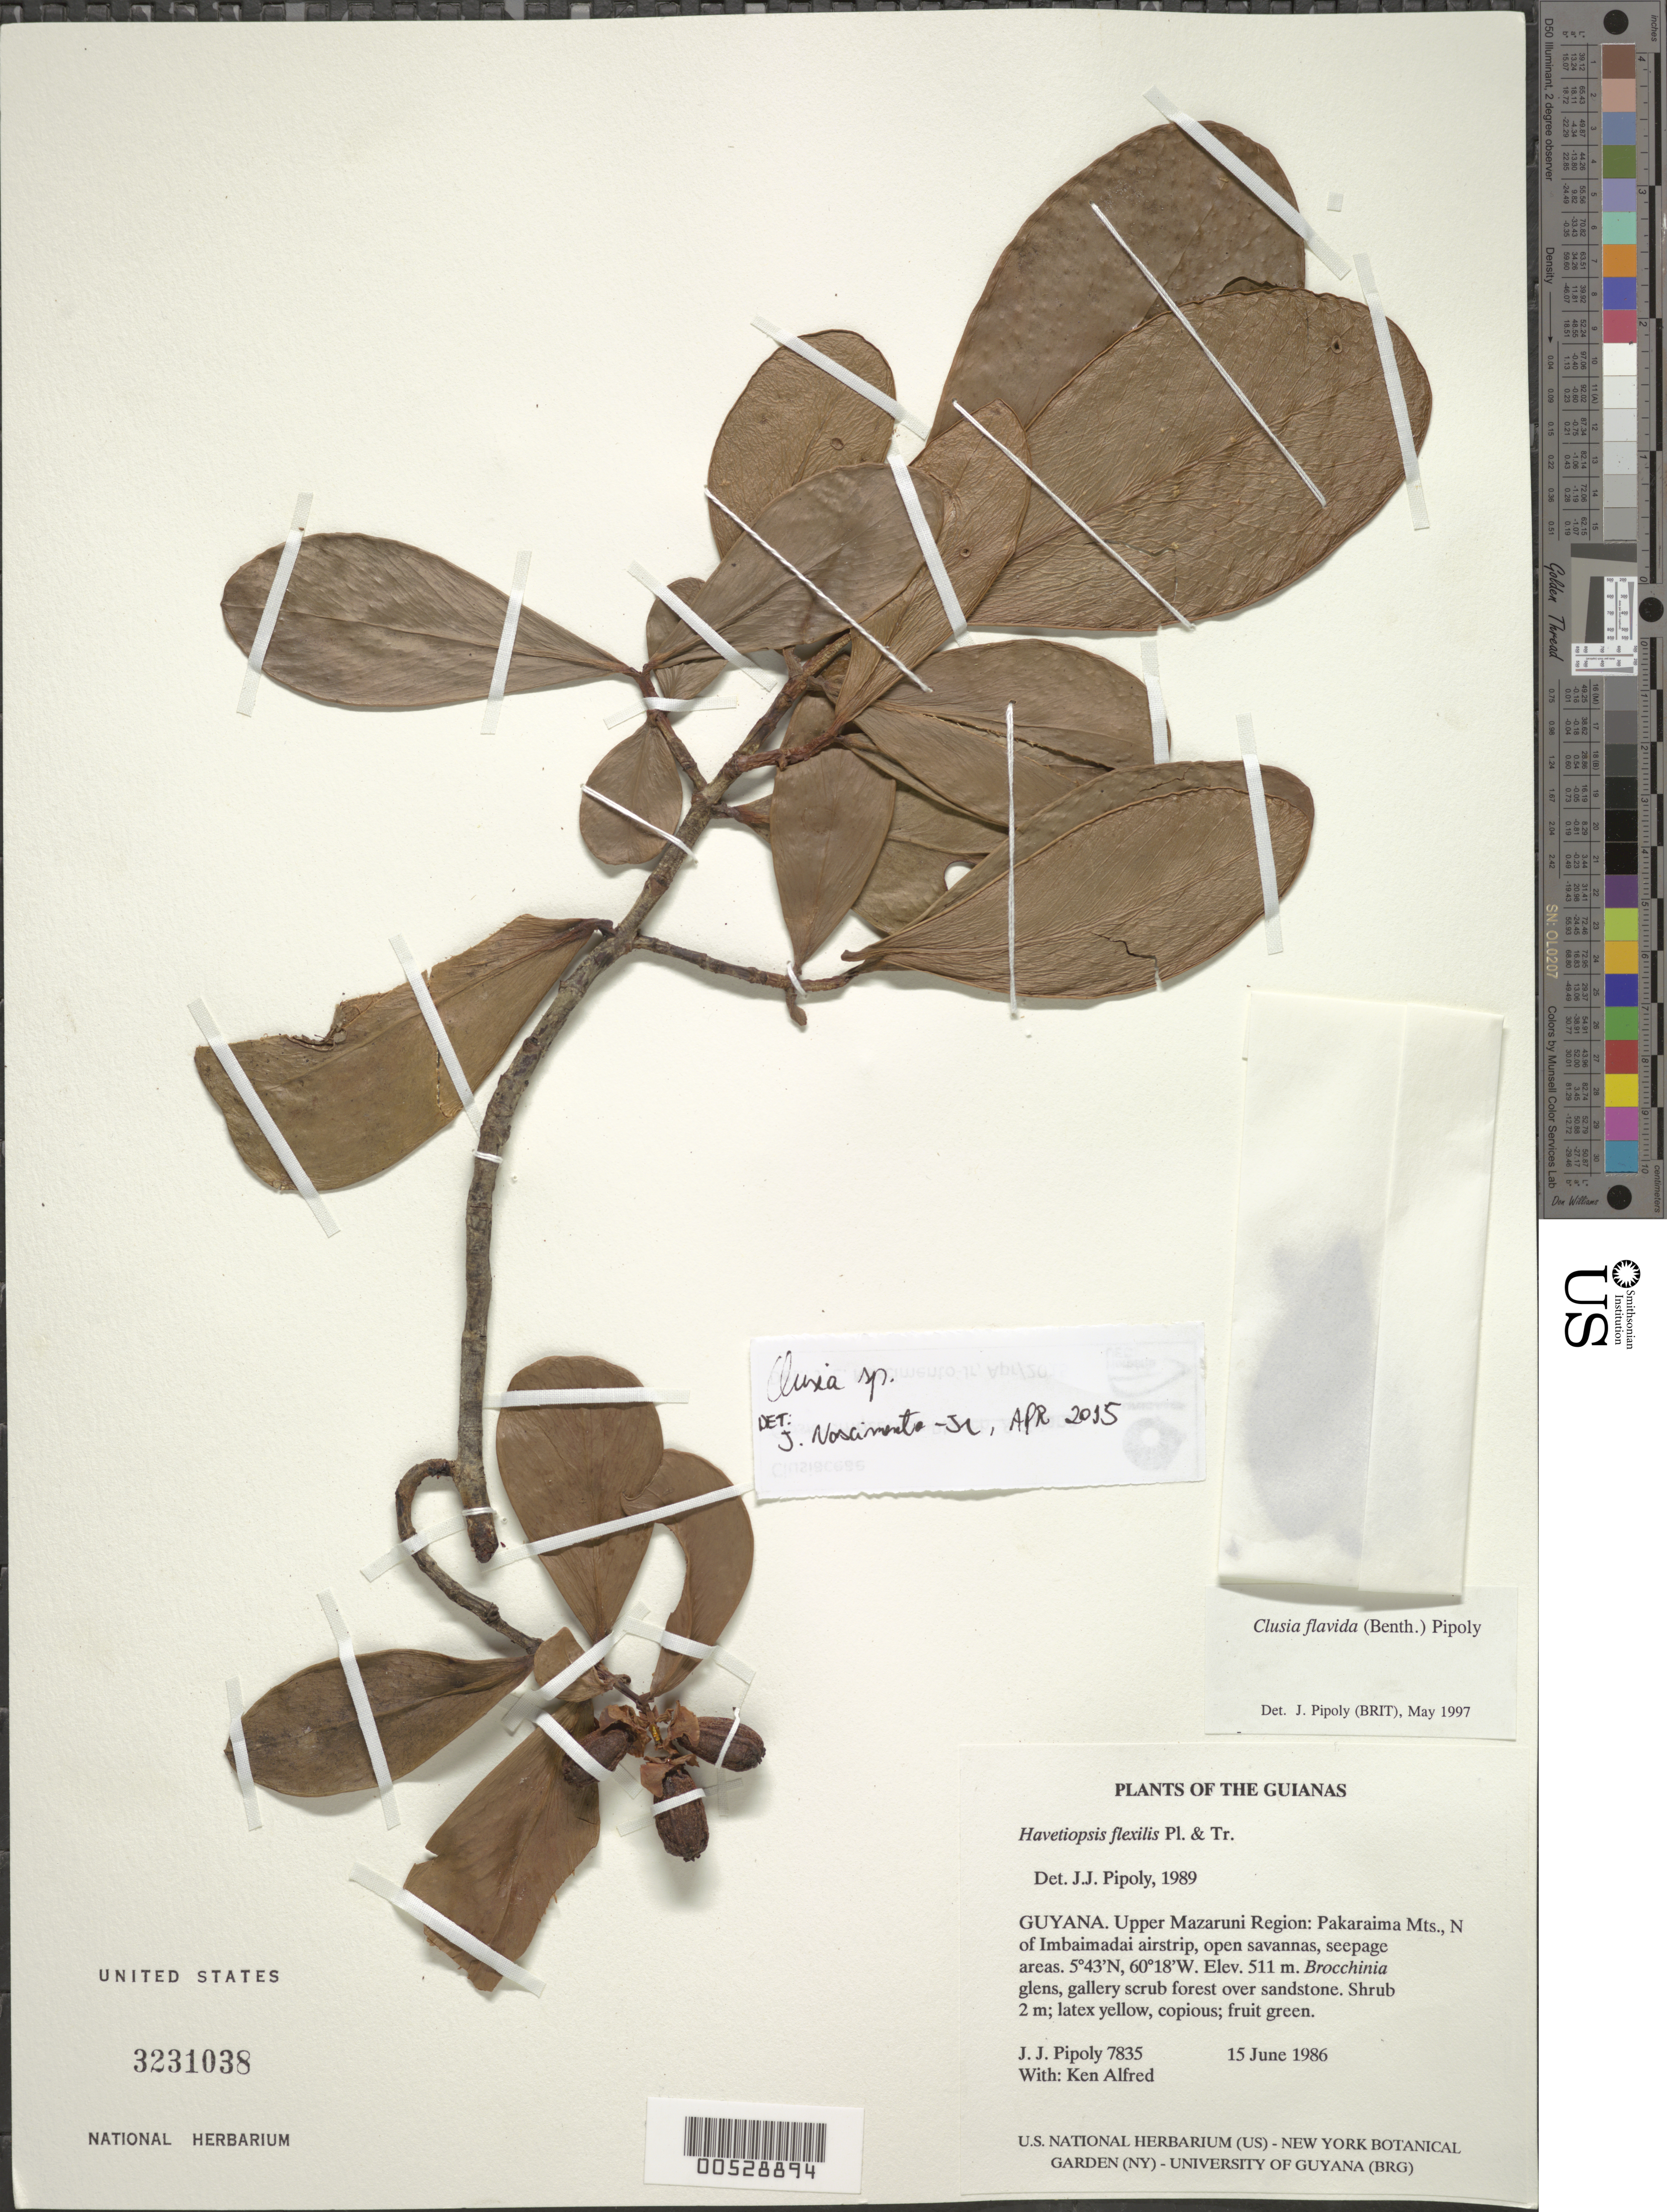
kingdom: Plantae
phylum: Tracheophyta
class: Magnoliopsida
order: Malpighiales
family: Clusiaceae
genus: Clusia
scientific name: Clusia sp.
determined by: Nascimento, Jose E., Jr.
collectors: J. J. Pipoly & K. Alfred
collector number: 7835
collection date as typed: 15 June 1986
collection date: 1986-06-15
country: Guyana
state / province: Cuyuni-Mazaruni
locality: Pakaraima Mts., N of Imbaimadai airstrip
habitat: Open savannas, seepage areas, Brocchinia glens, gallery scrub forest over sandstone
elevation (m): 511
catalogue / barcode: US 3231038